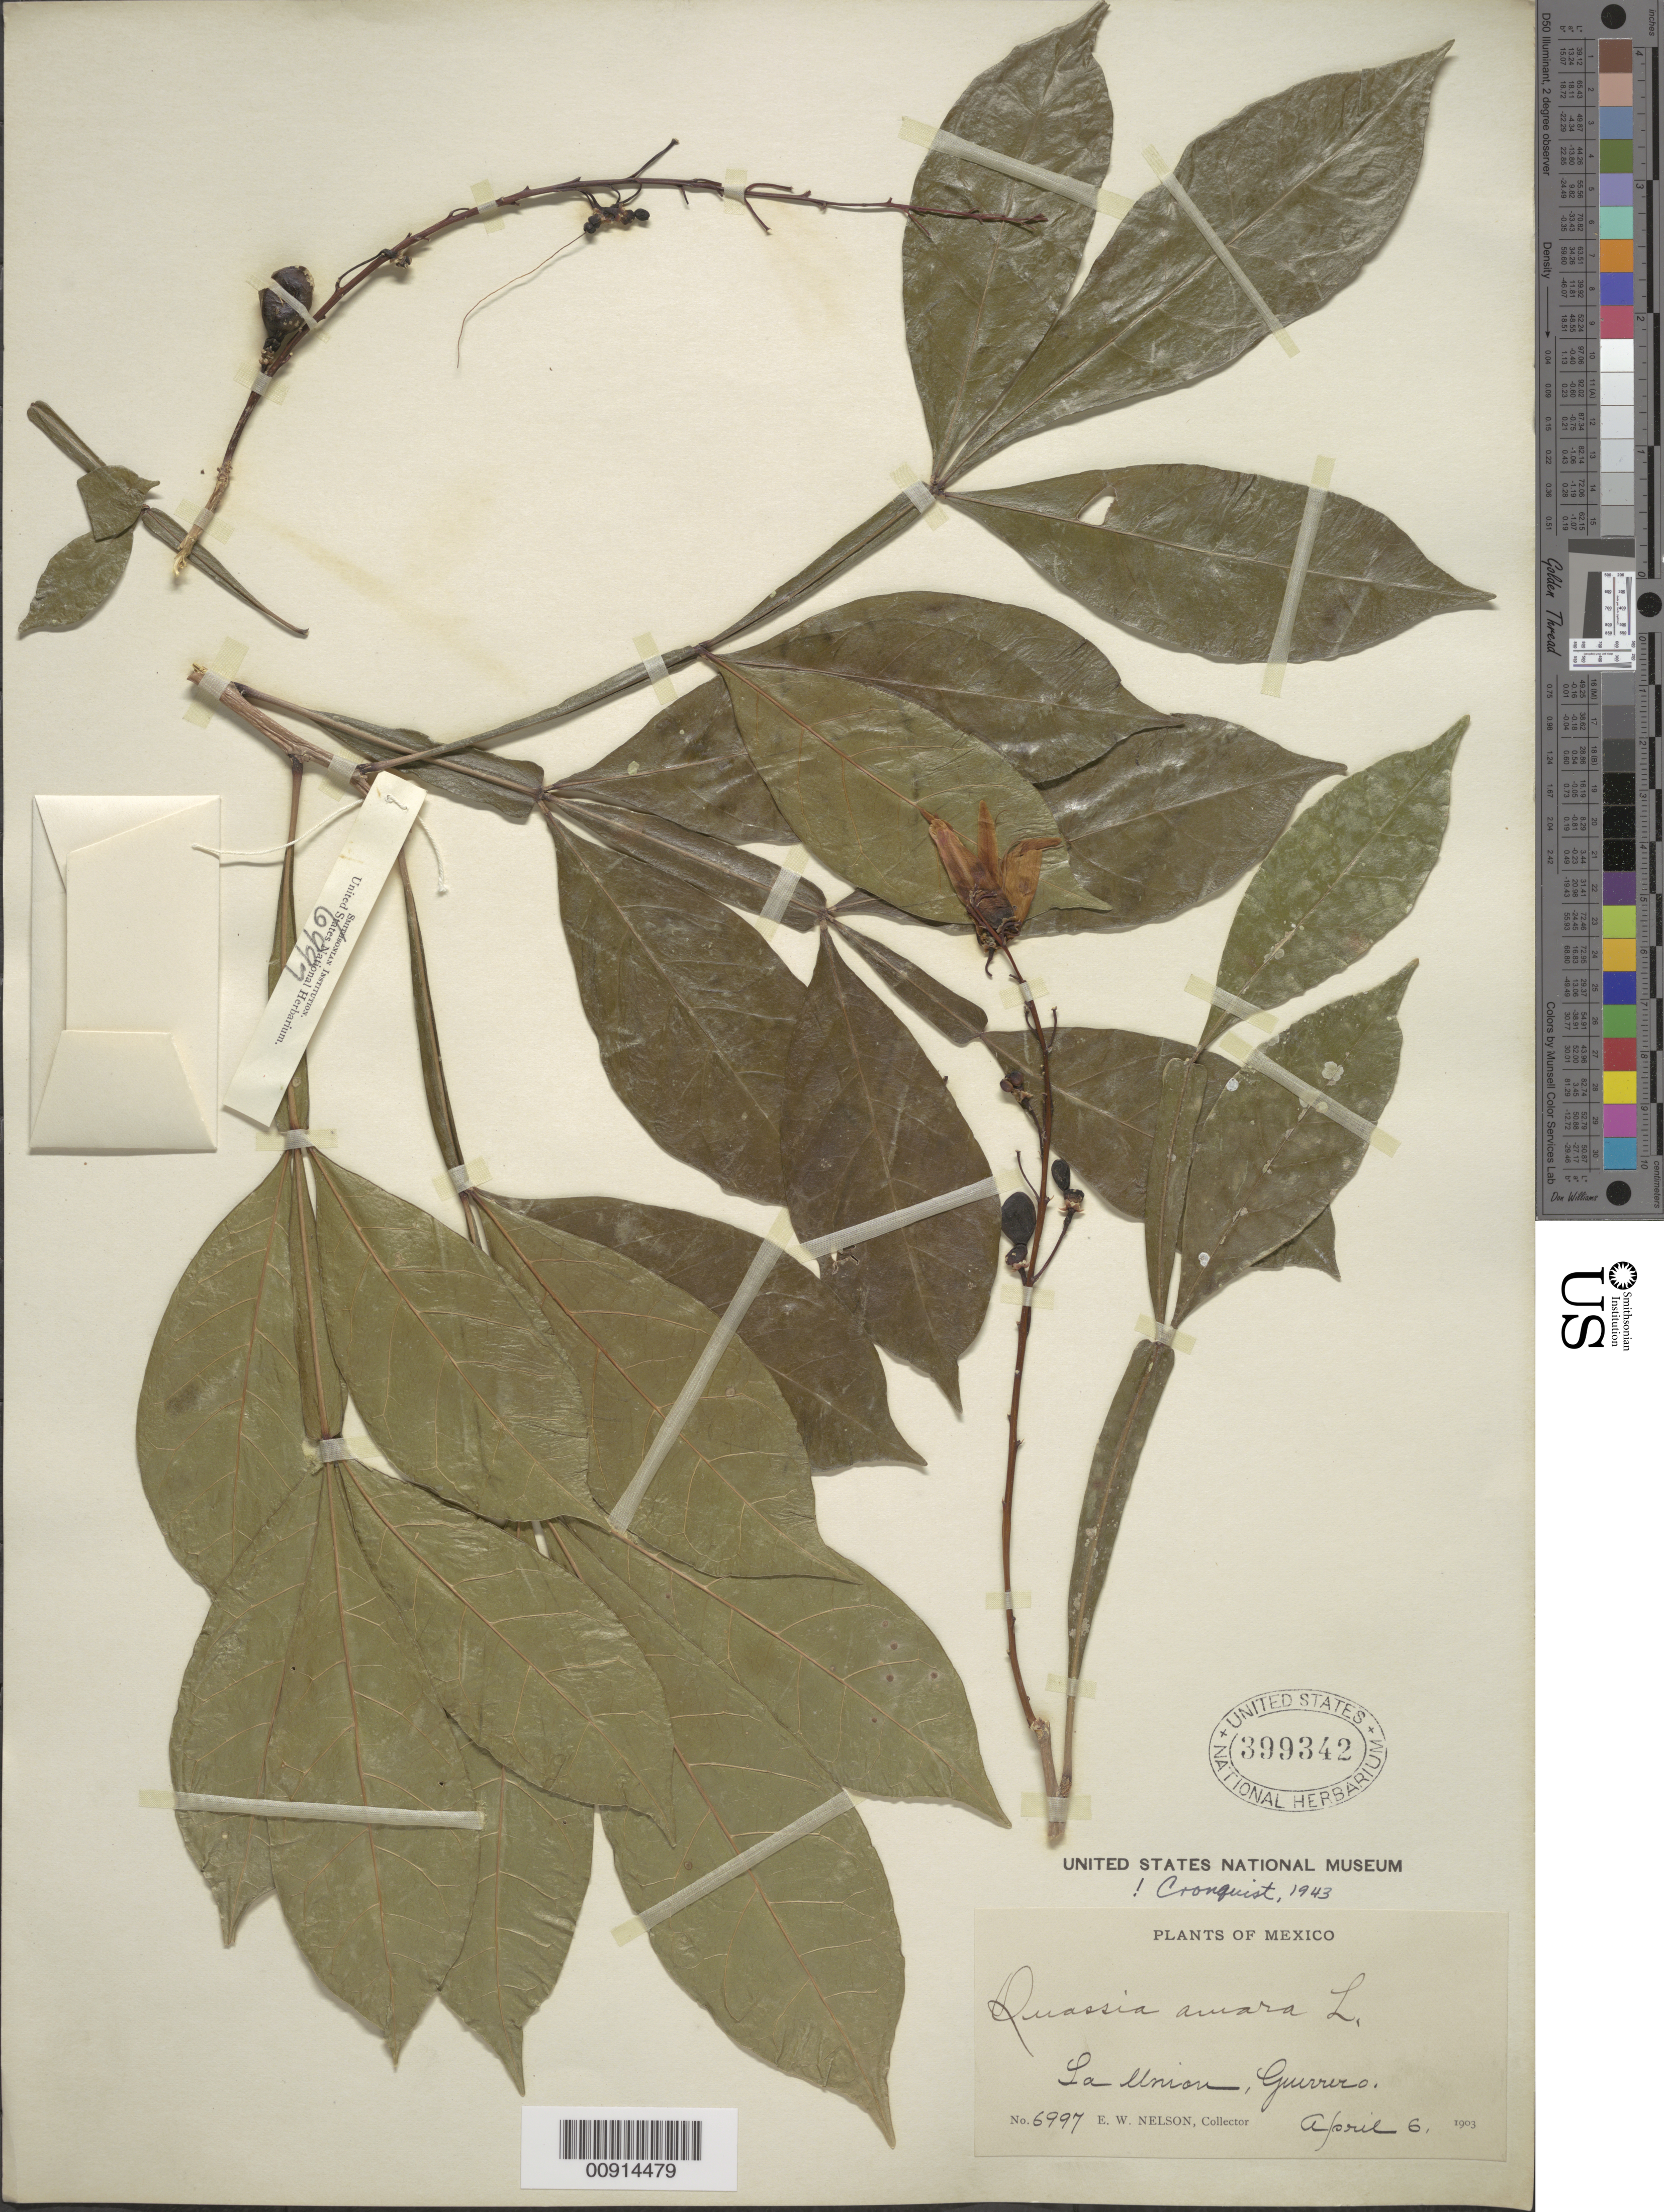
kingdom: Plantae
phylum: Tracheophyta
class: Magnoliopsida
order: Sapindales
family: Simaroubaceae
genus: Quassia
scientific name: Quassia amara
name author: L.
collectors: E. W. Nelson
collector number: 6997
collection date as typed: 06 Apr 1903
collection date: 1903-04-06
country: Mexico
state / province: Guerrero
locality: La Union, Guerrero.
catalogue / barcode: US 399342